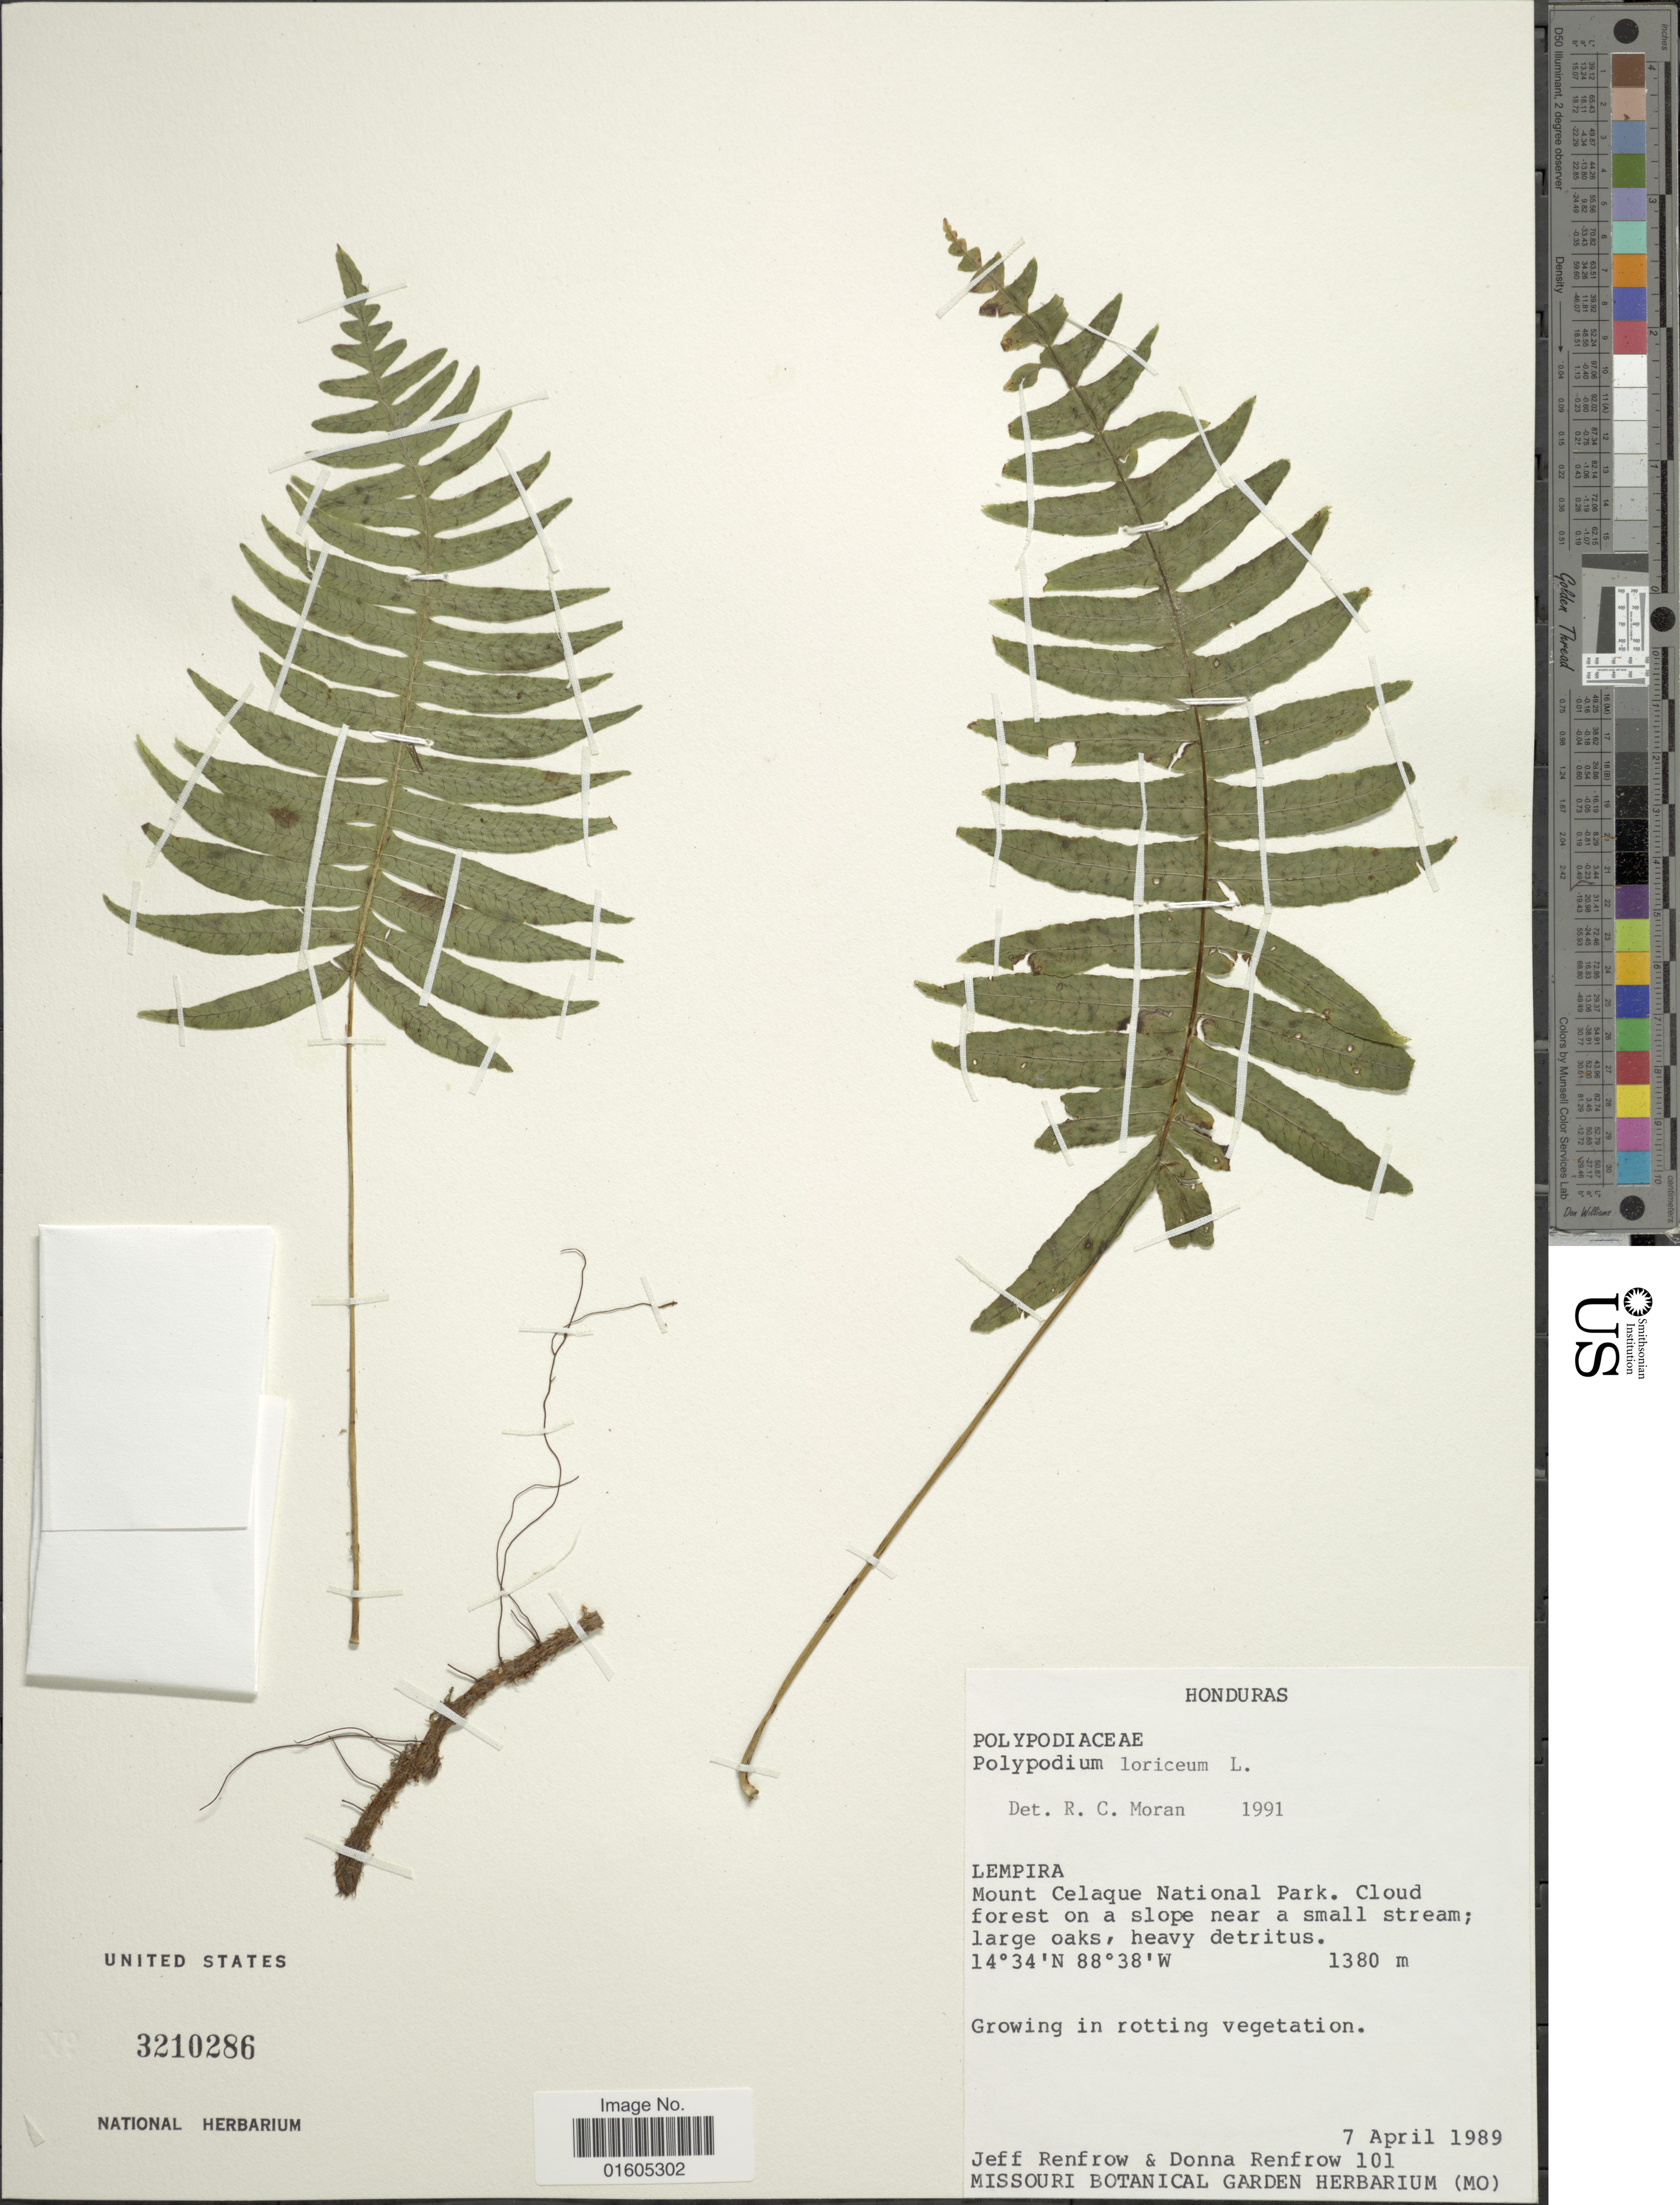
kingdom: Plantae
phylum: Tracheophyta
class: Polypodiopsida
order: Polypodiales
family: Polypodiaceae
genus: Serpocaulon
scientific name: Serpocaulon loriceum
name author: (L.) A.R. Sm.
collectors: J. Renfrow & D. Renfrow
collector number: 101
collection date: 1989-04-07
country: Honduras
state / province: Lempira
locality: Mount Celaque National Park. Cloud forest on a slope near a small stream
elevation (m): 1380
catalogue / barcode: US 3210286